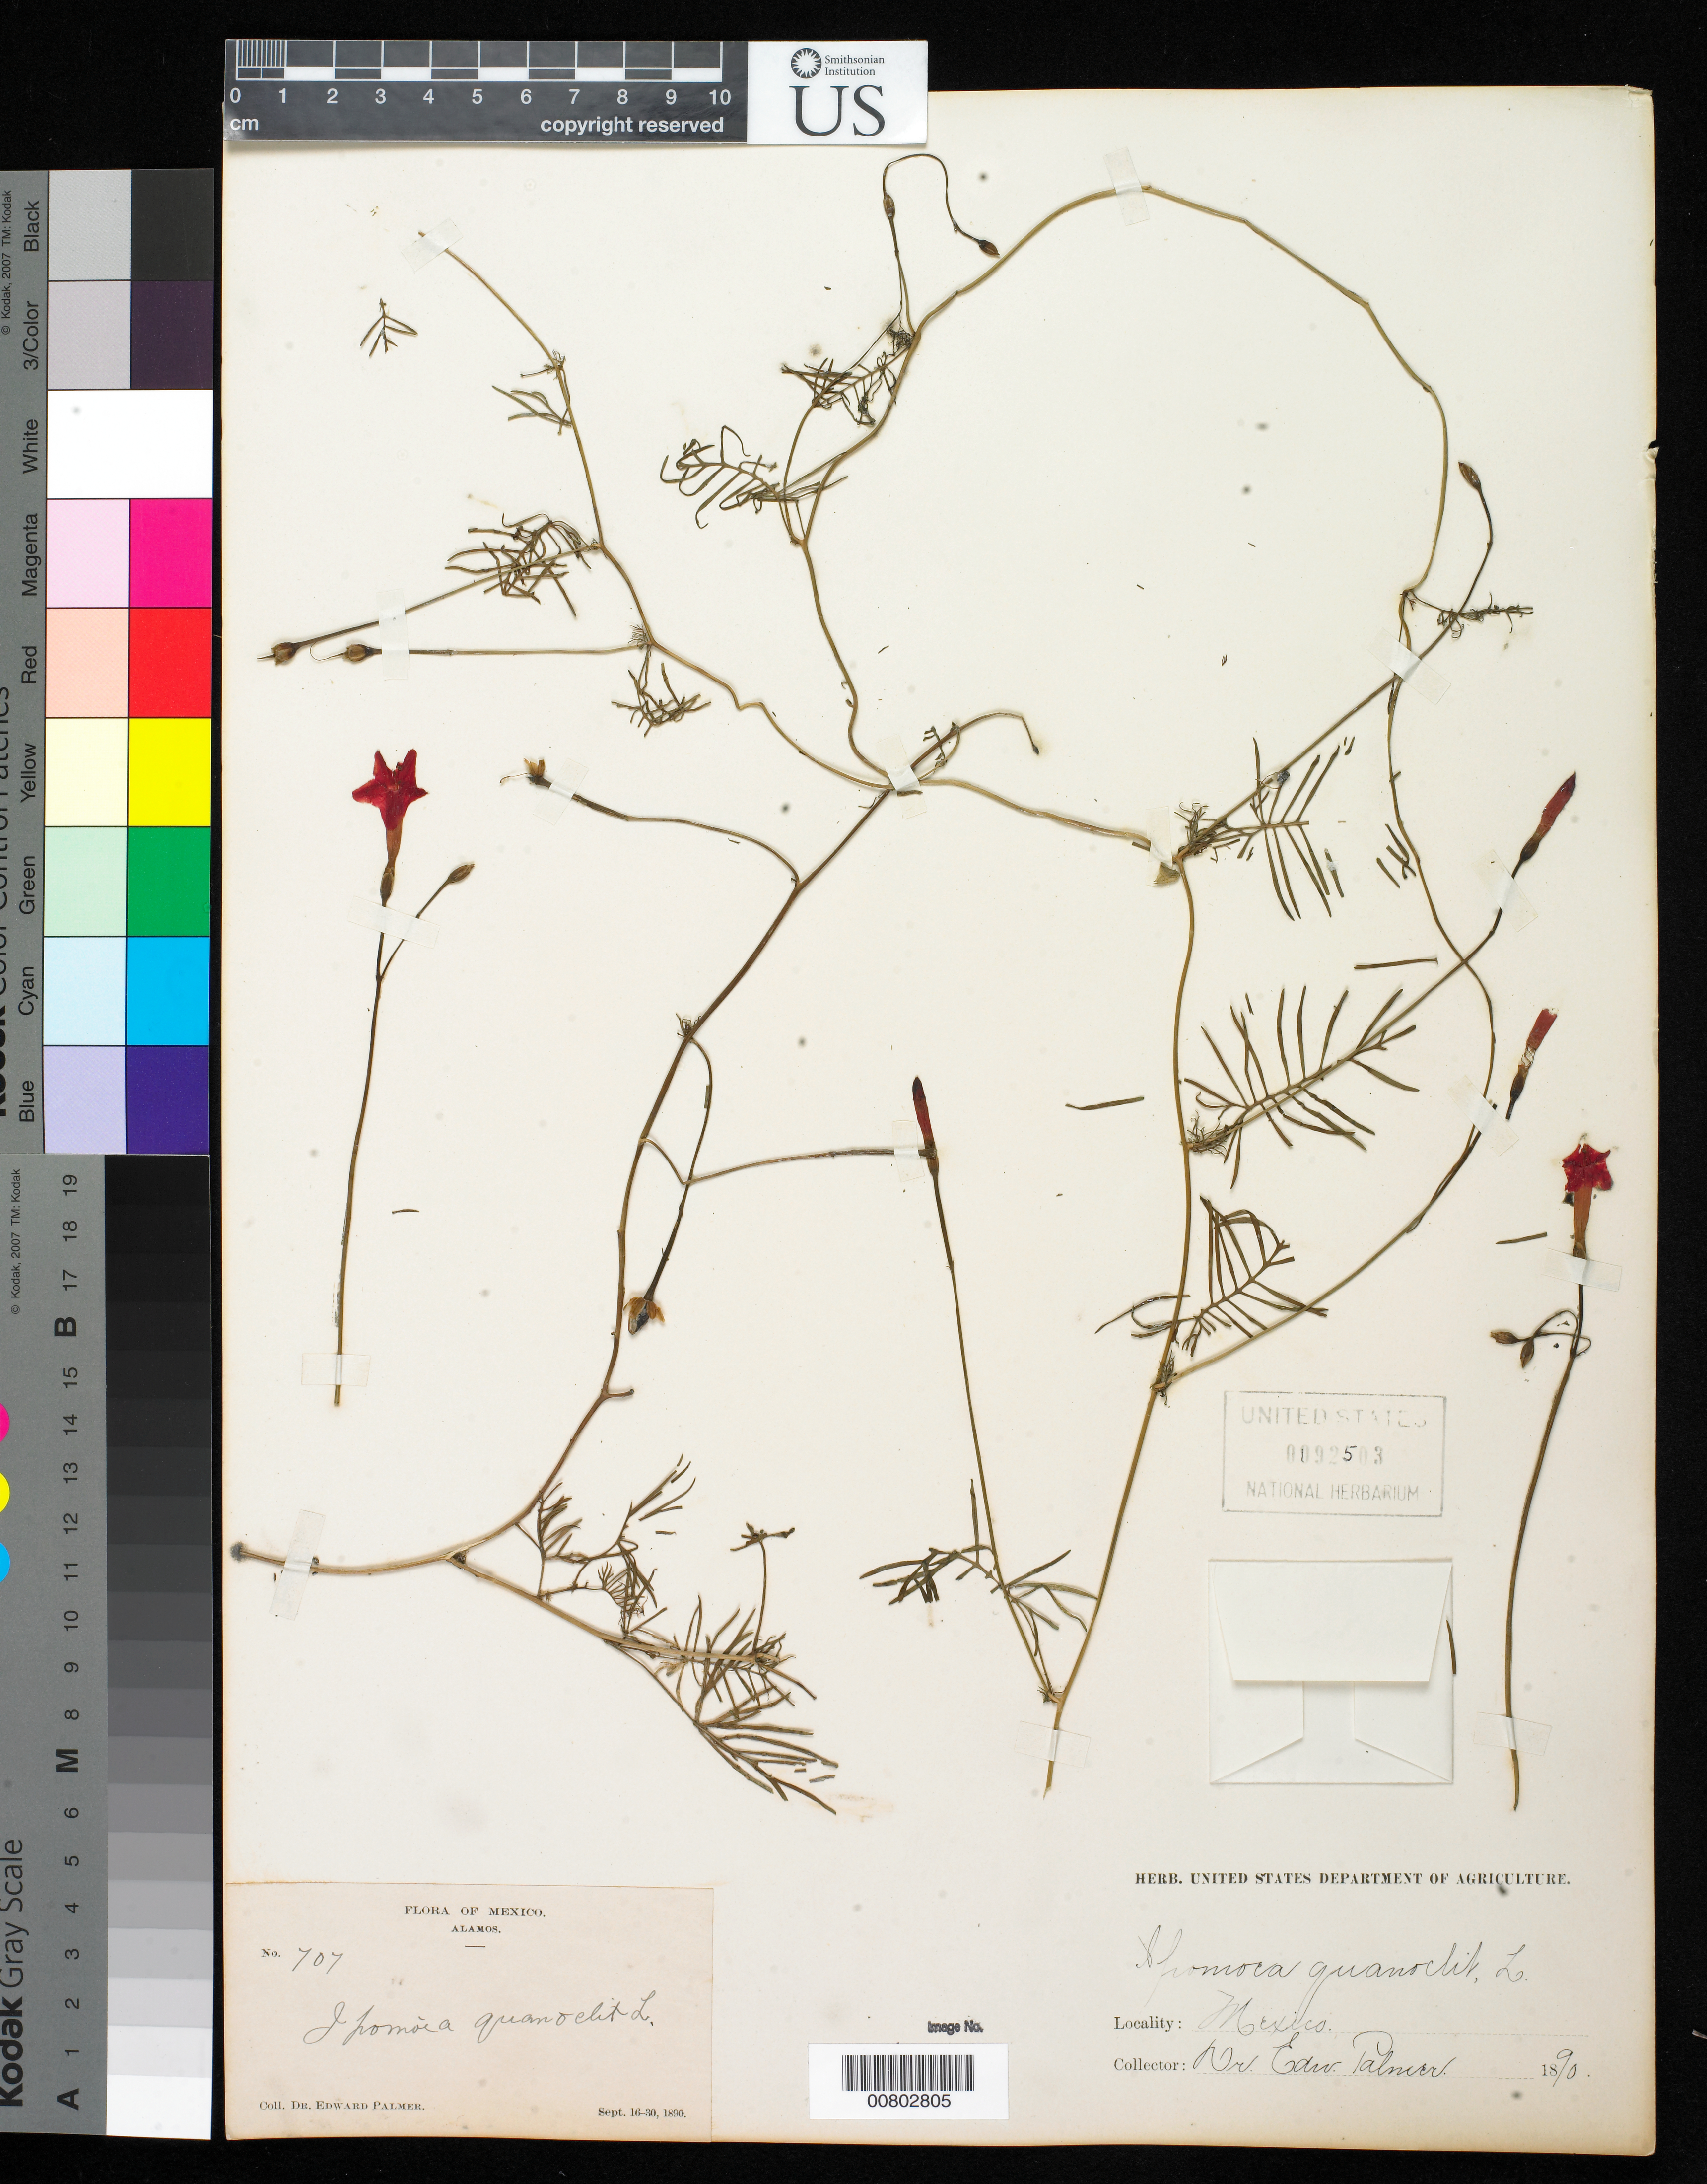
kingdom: Plantae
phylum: Tracheophyta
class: Magnoliopsida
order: Solanales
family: Convolvulaceae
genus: Ipomoea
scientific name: Ipomoea quamoclit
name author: L.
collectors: E. Palmer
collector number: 707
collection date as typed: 16 Sep 1890 to 30 Sep 1890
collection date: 1890-09-16/1890-09-30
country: Mexico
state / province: Sonora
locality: Alamos, Sonora.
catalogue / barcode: US 92503